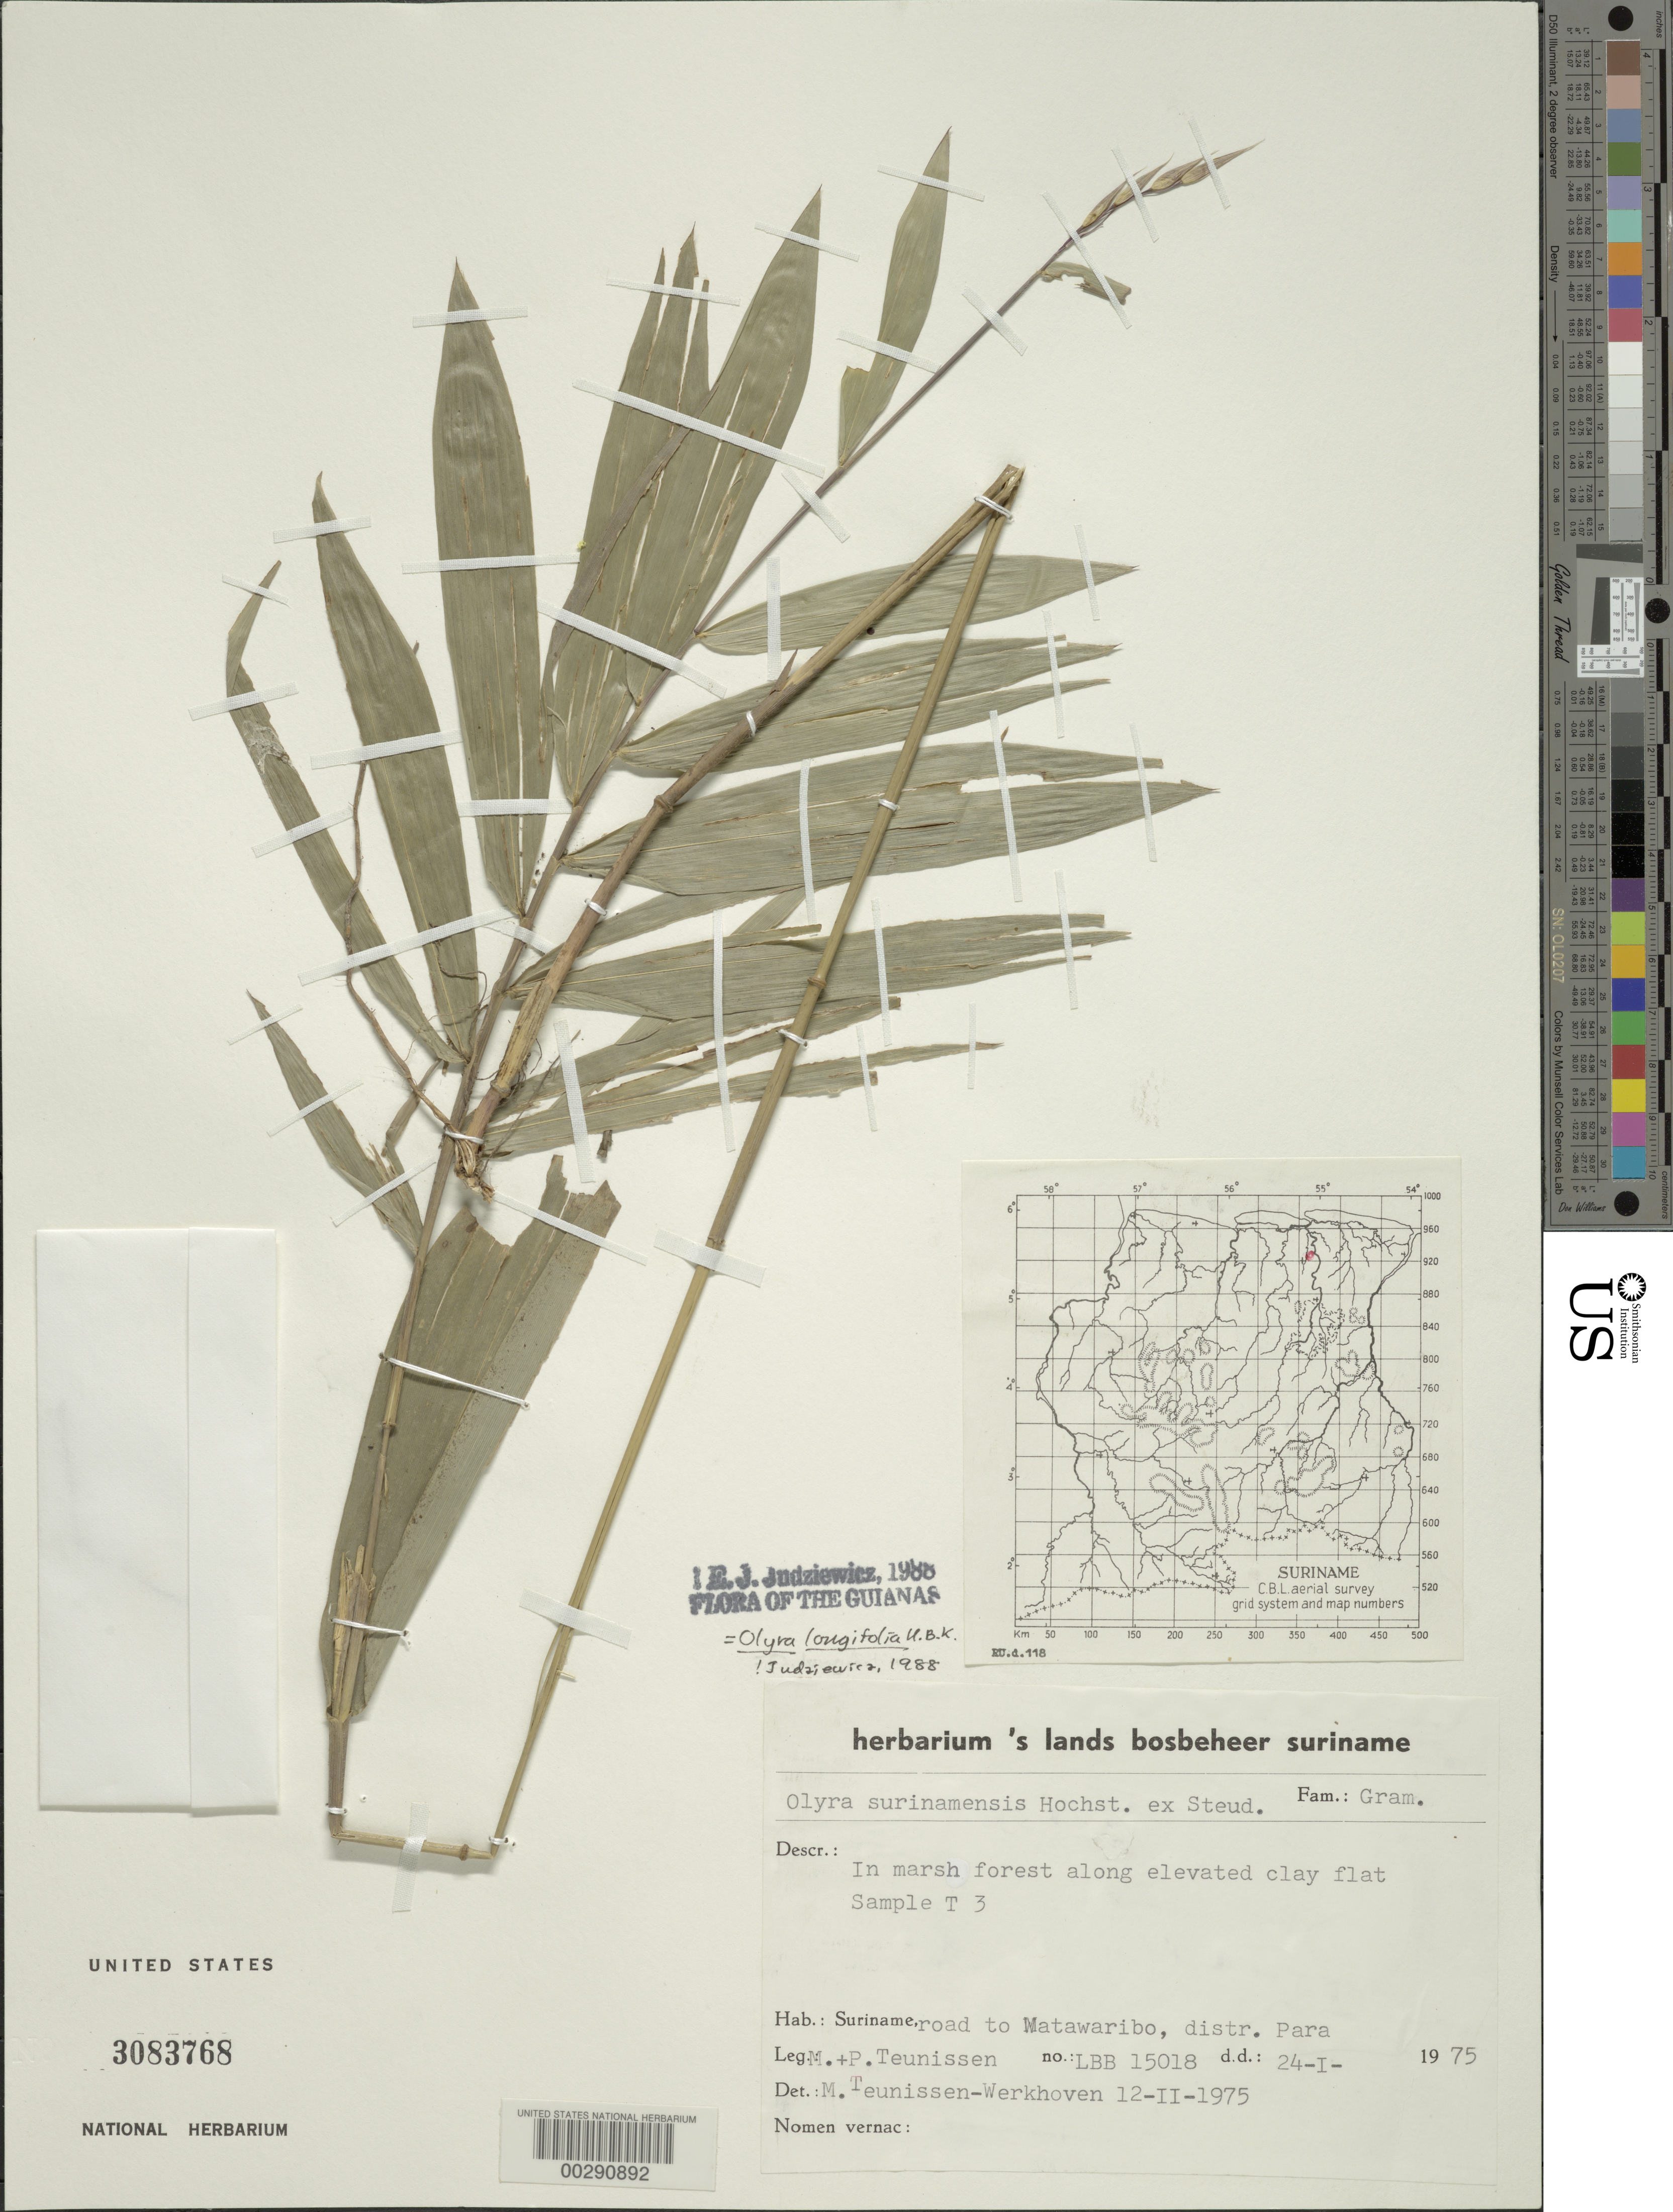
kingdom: Plantae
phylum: Tracheophyta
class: Liliopsida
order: Poales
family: Poaceae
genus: Olyra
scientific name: Olyra longifolia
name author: Kunth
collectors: M. Teunissen-werkhoven & P. Teunissen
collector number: Lbb 15018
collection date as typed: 24 Jan 1975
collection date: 1975-01-24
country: Suriname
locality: Road to matawaribo, para dist.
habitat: In marsh forest along elevated clay flat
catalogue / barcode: US 3083768